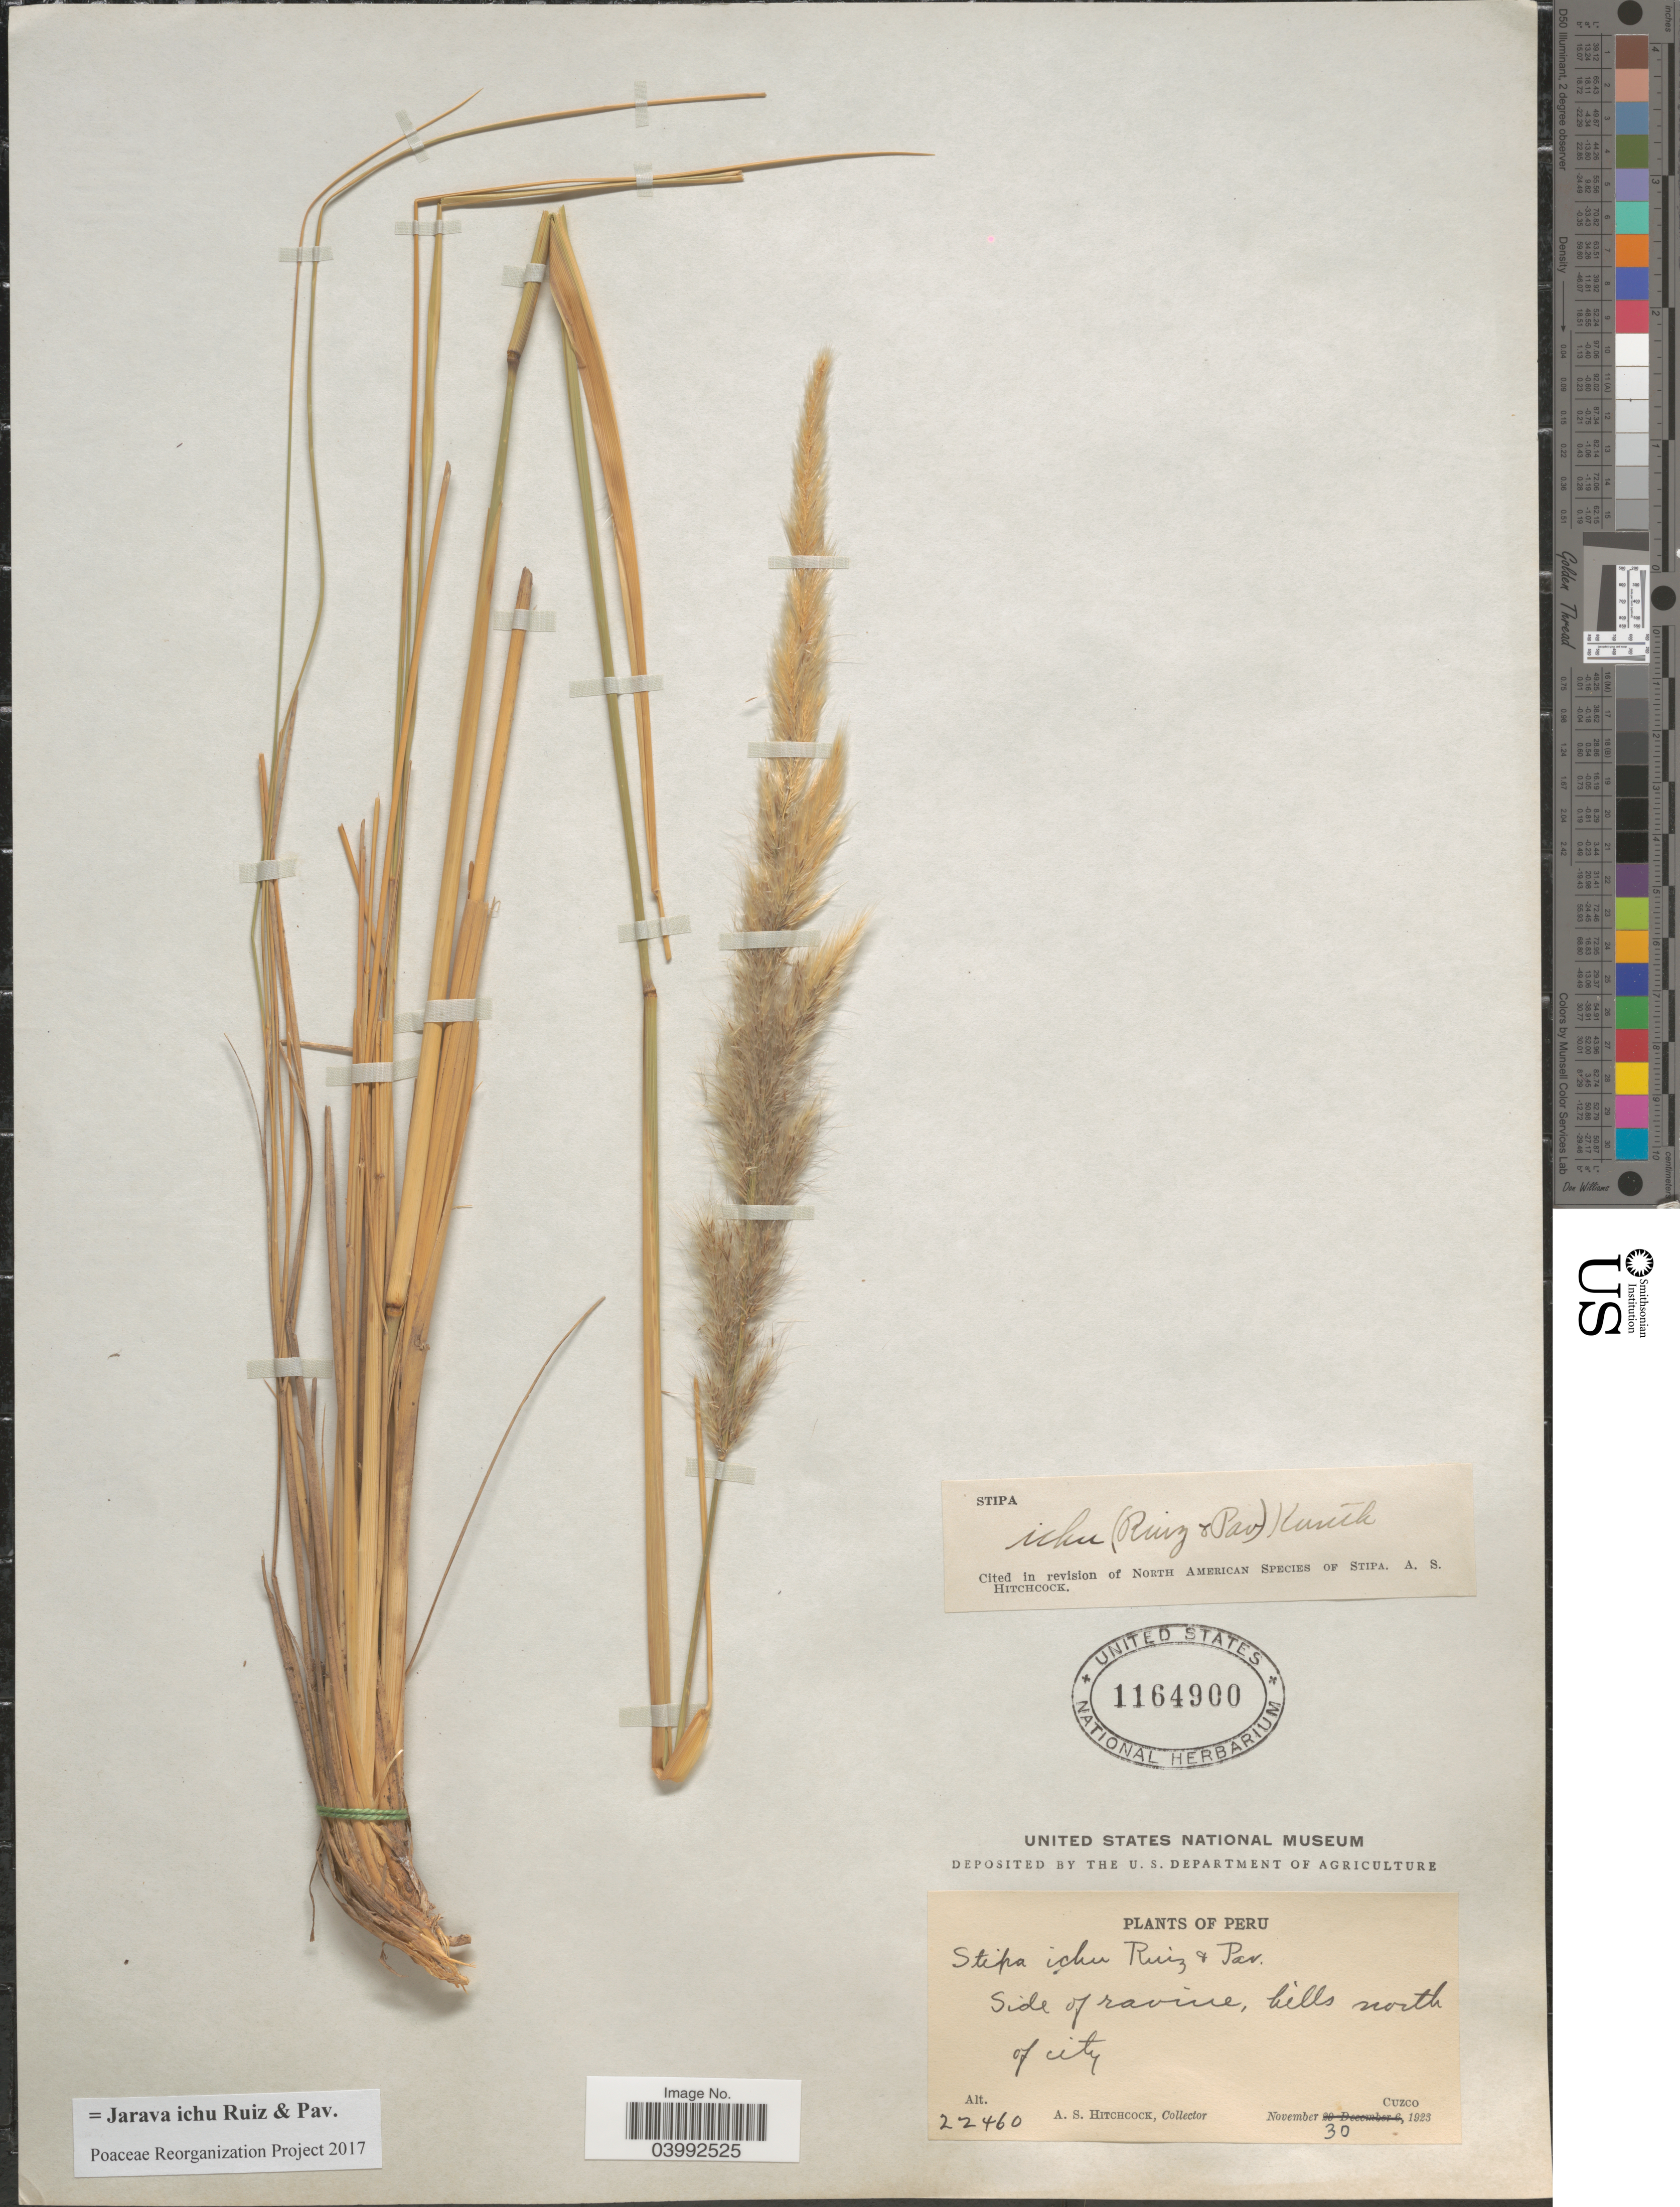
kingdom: Plantae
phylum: Tracheophyta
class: Liliopsida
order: Poales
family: Poaceae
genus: Jarava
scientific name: Jarava ichu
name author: Ruiz & Pav.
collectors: A. S. Hitchcock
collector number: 22460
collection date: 1923-11-30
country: Peru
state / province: Cusco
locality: Side of ravine, hills north of city. Cuzco.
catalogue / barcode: US 1164900